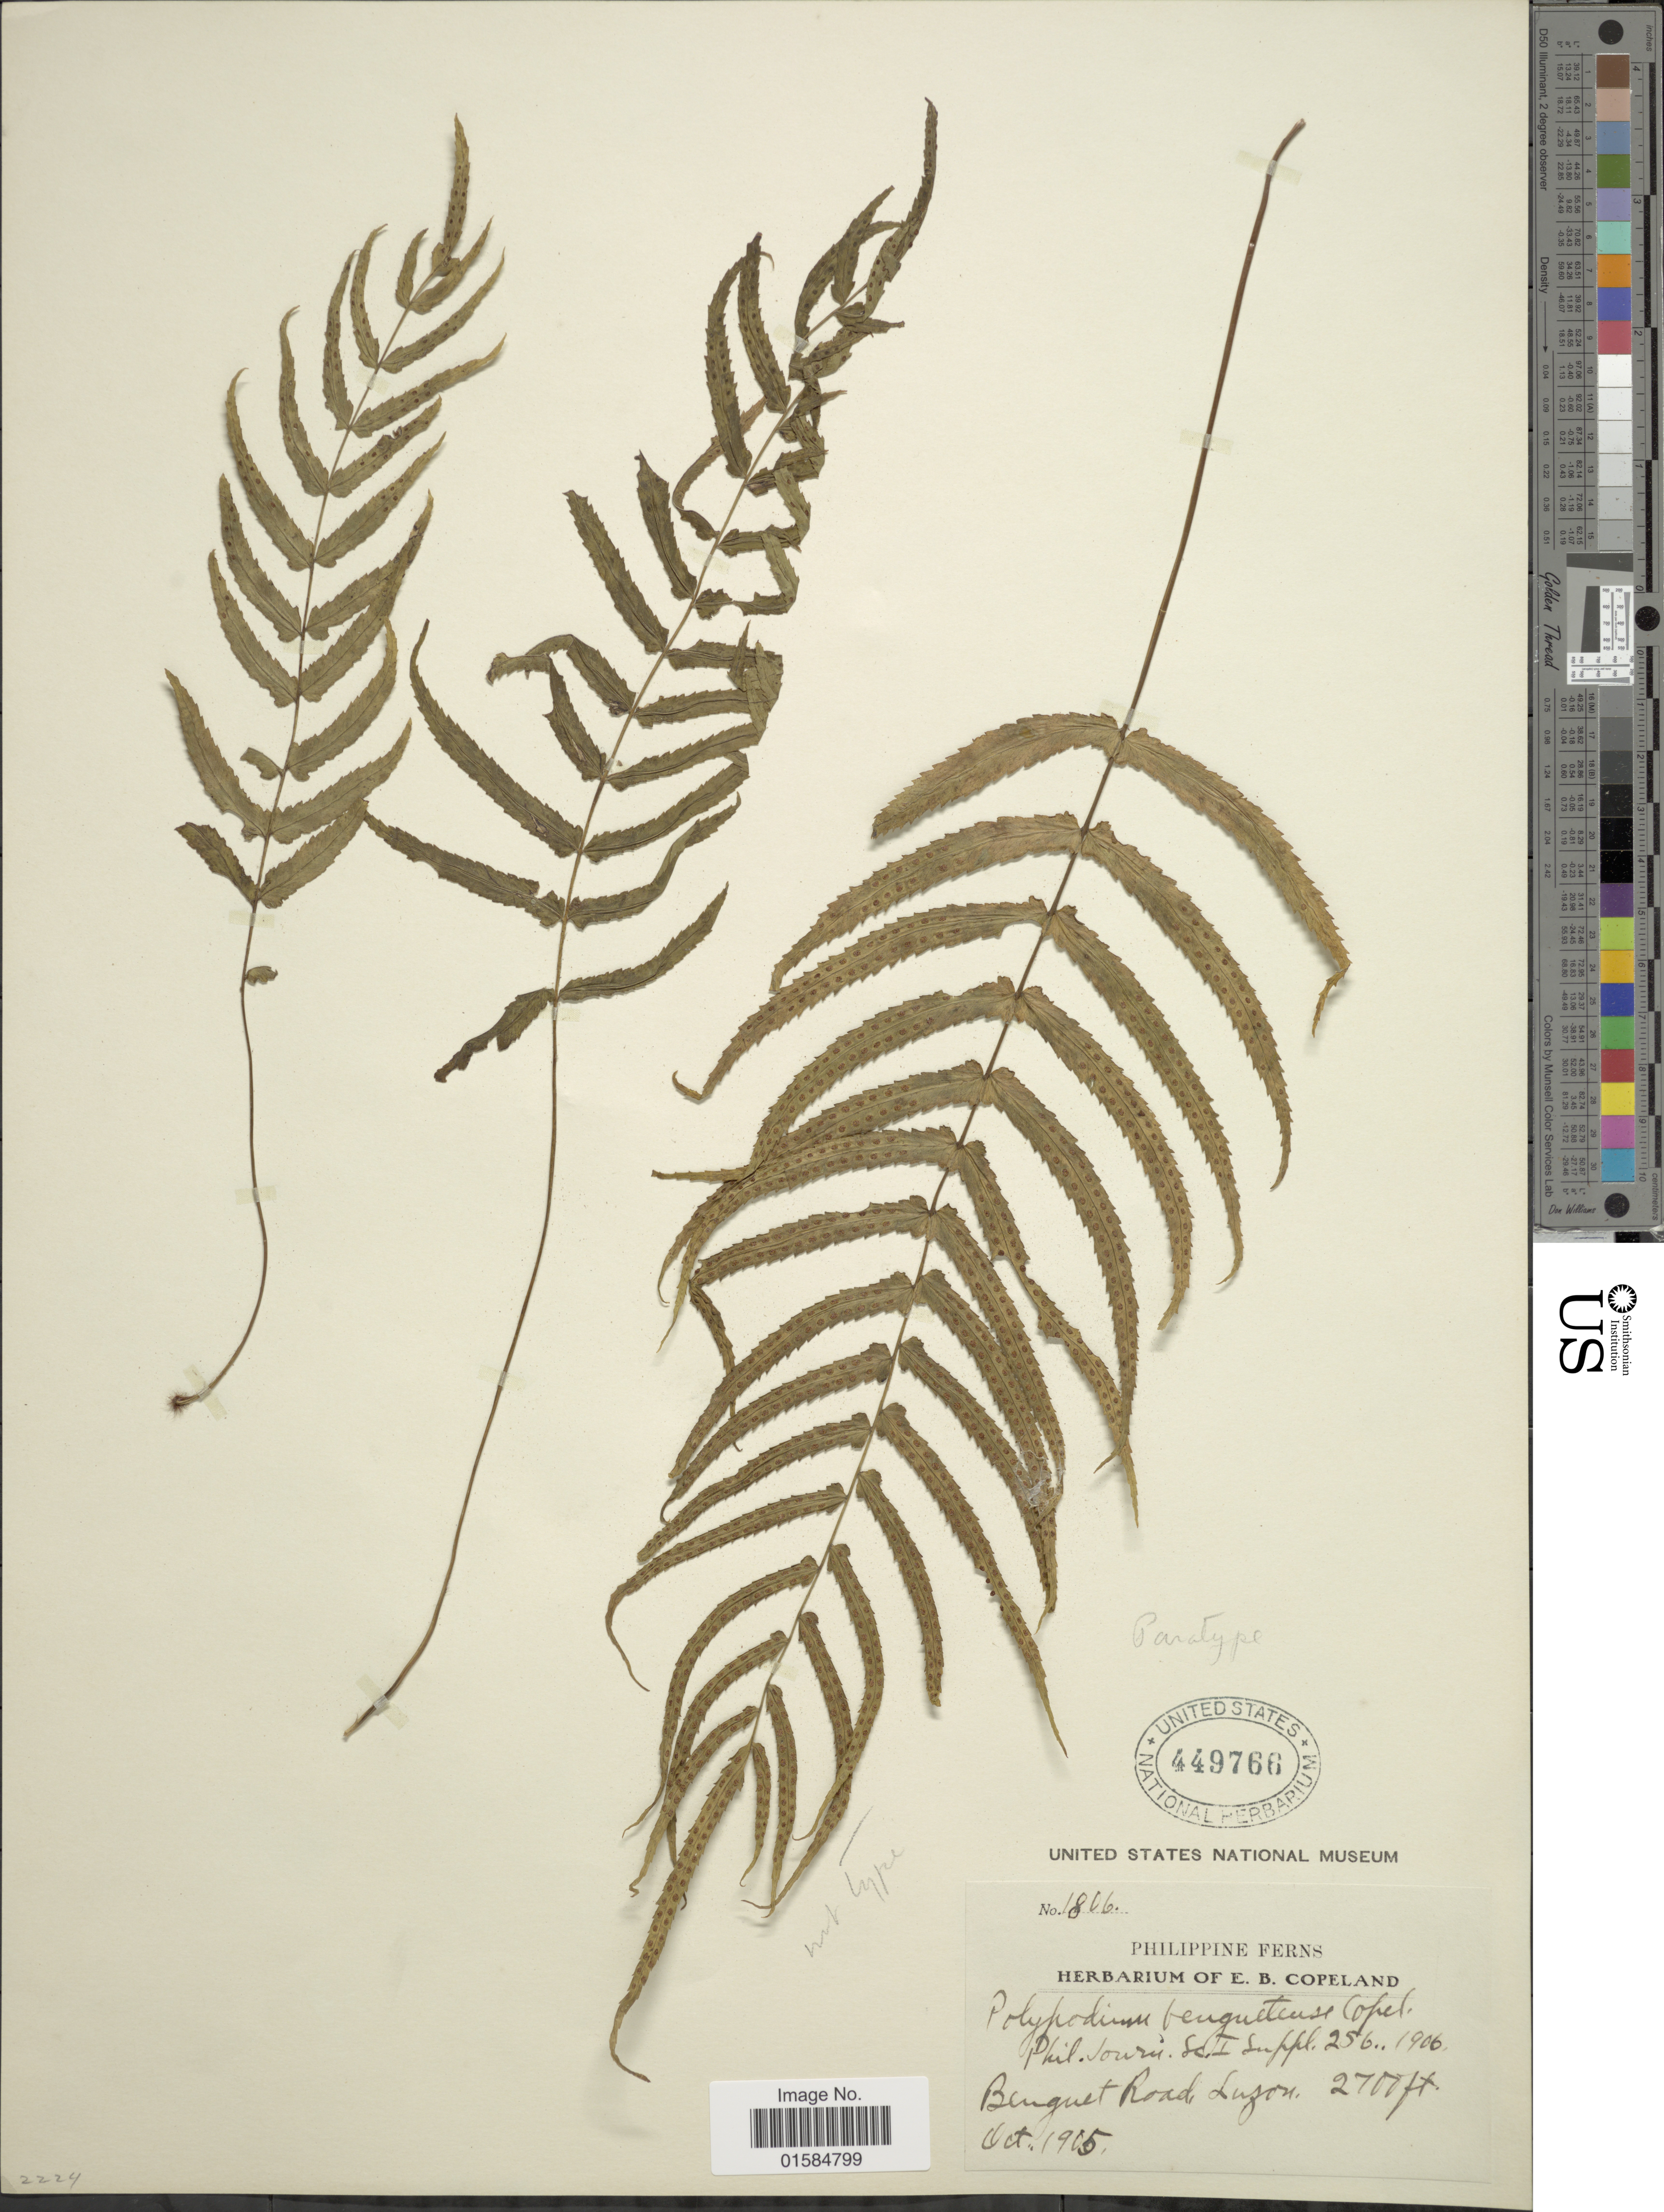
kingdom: Plantae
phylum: Tracheophyta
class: Polypodiopsida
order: Polypodiales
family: Polypodiaceae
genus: Goniophlebium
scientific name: Goniophlebium benguetense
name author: (Copel.) Copel.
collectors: ex herb. E. B. Copeland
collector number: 1816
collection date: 1915-10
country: Philippines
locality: Benguet Road, Luzon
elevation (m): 823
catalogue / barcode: US 449766